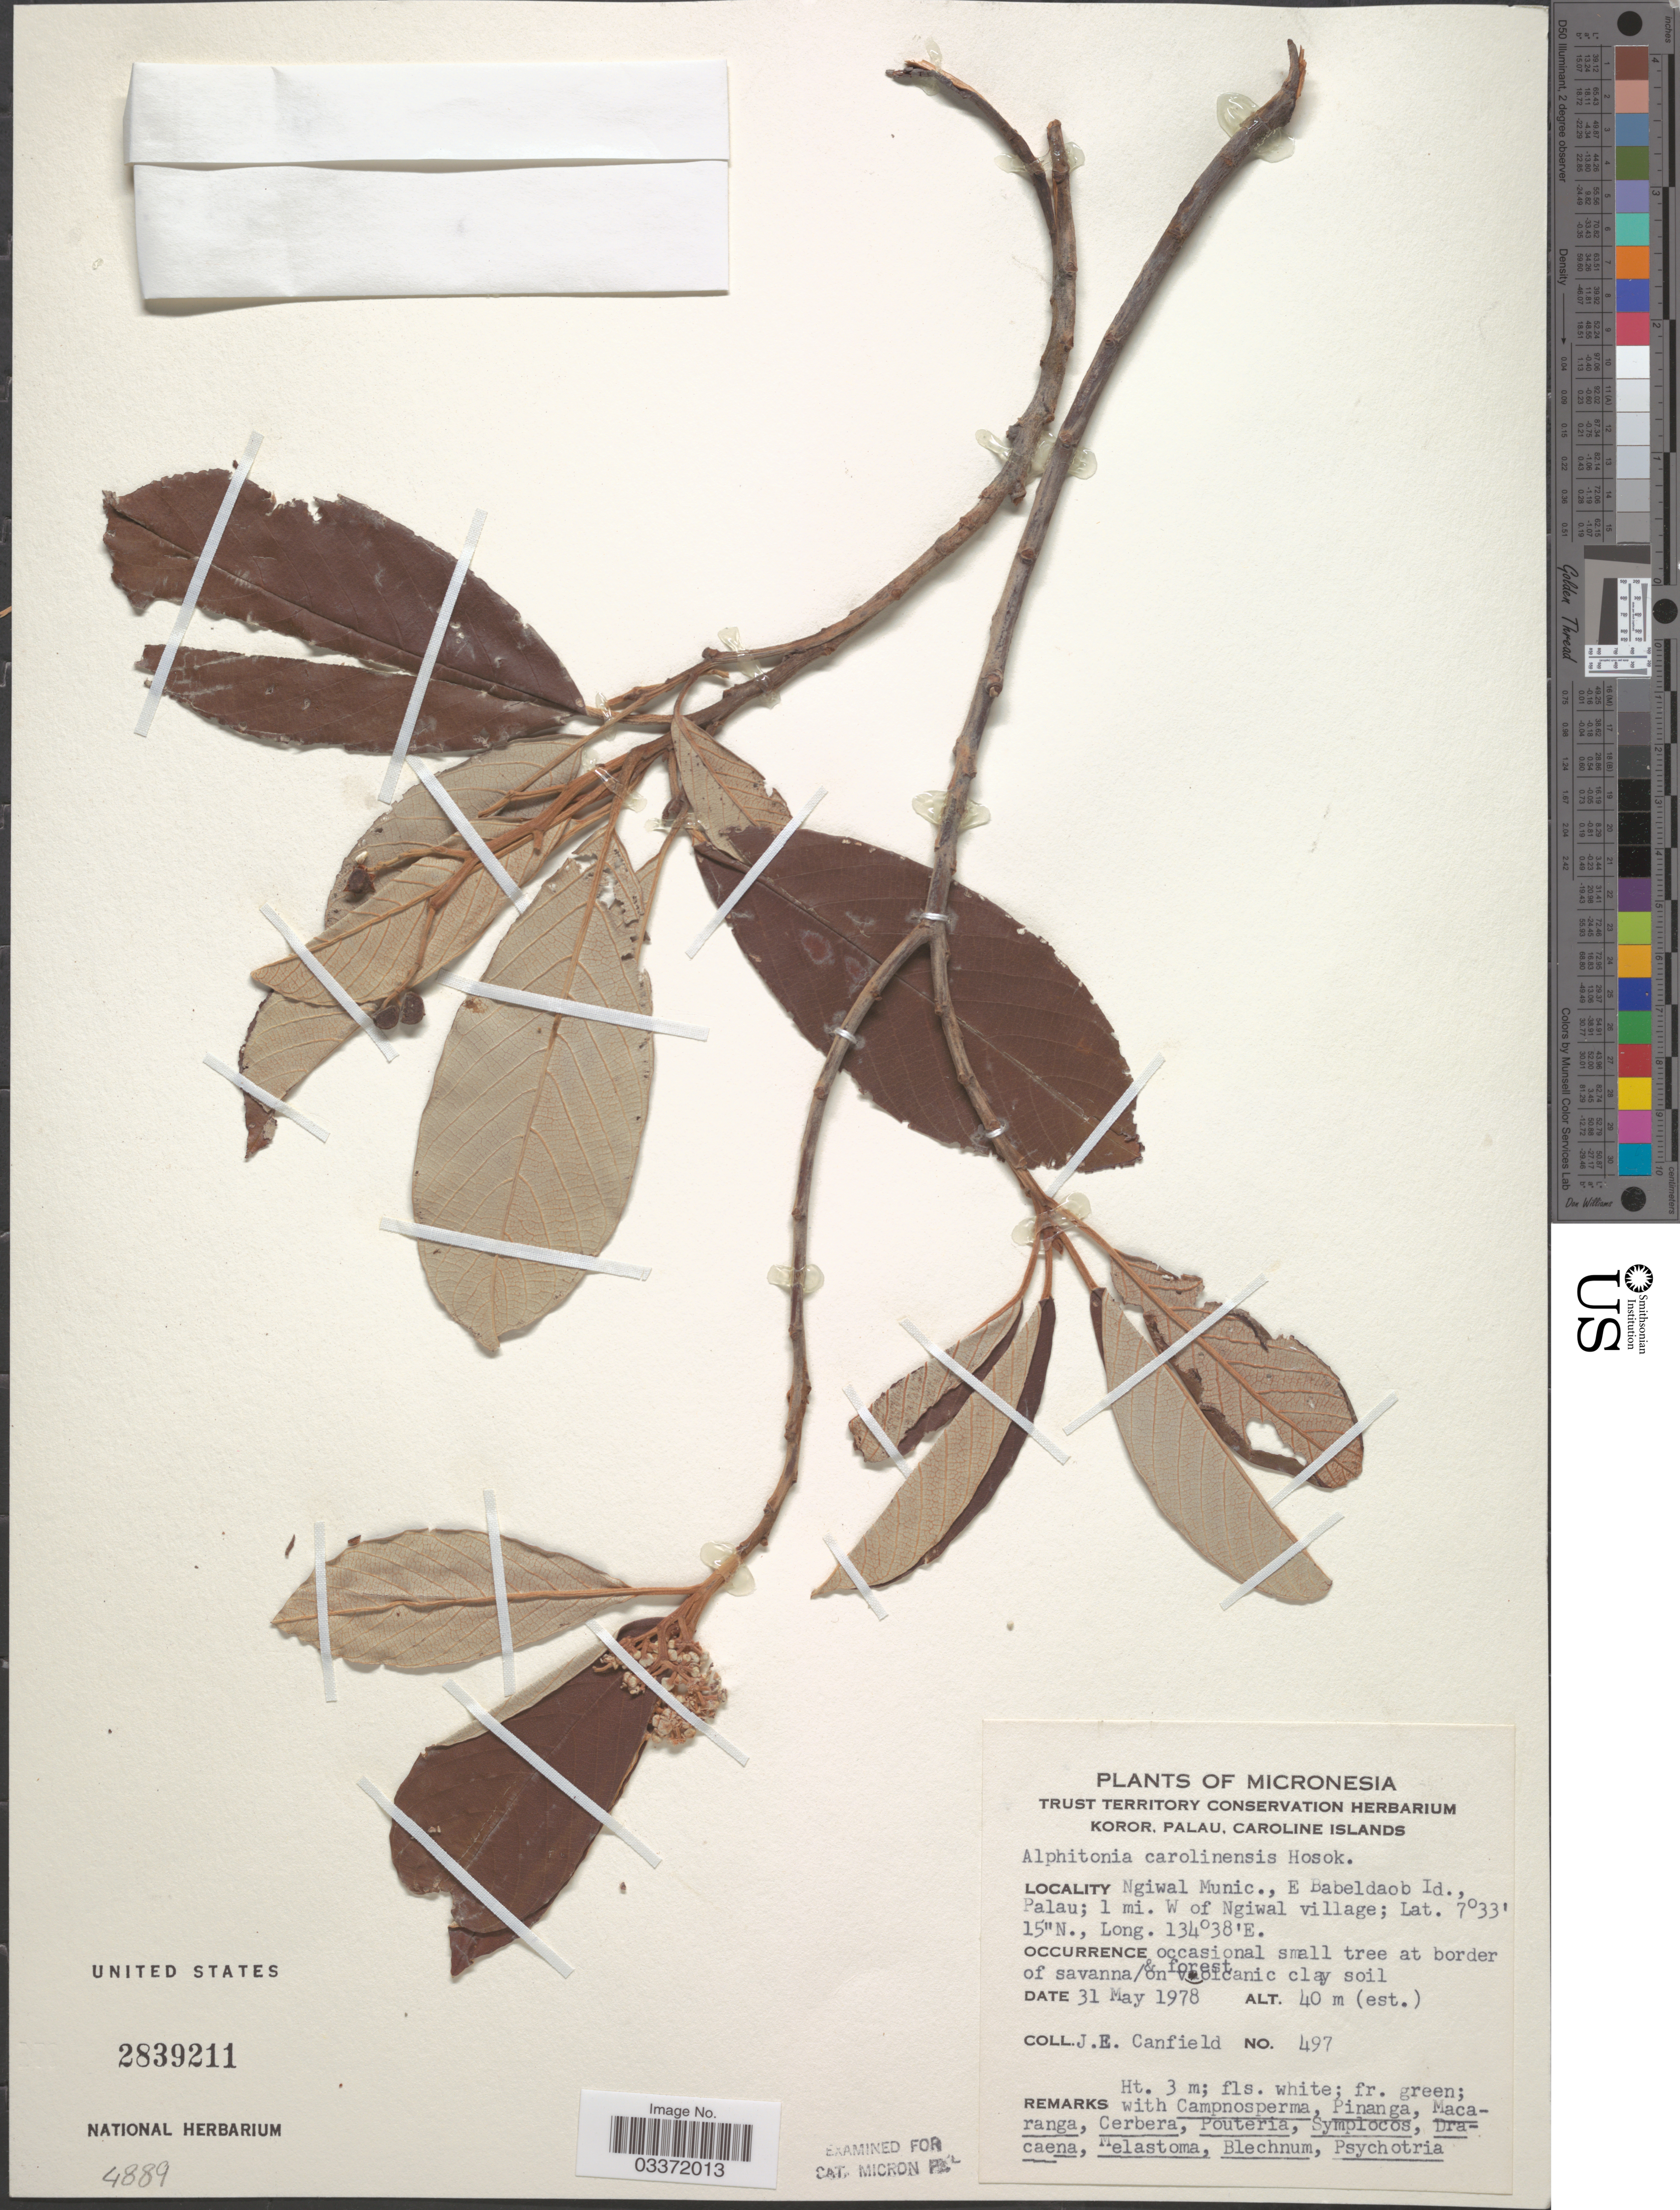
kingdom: Plantae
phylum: Tracheophyta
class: Magnoliopsida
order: Rosales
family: Rhamnaceae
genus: Alphitonia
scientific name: Alphitonia carolinensis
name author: Hosok.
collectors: J. E. Canfield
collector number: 497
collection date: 1978-05-31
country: Palau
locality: Micronesia. Ngiwal Munic., E Babeldaob Id., Palau; 1 mi. W of Ngiwal village.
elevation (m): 40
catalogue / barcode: US 2839211